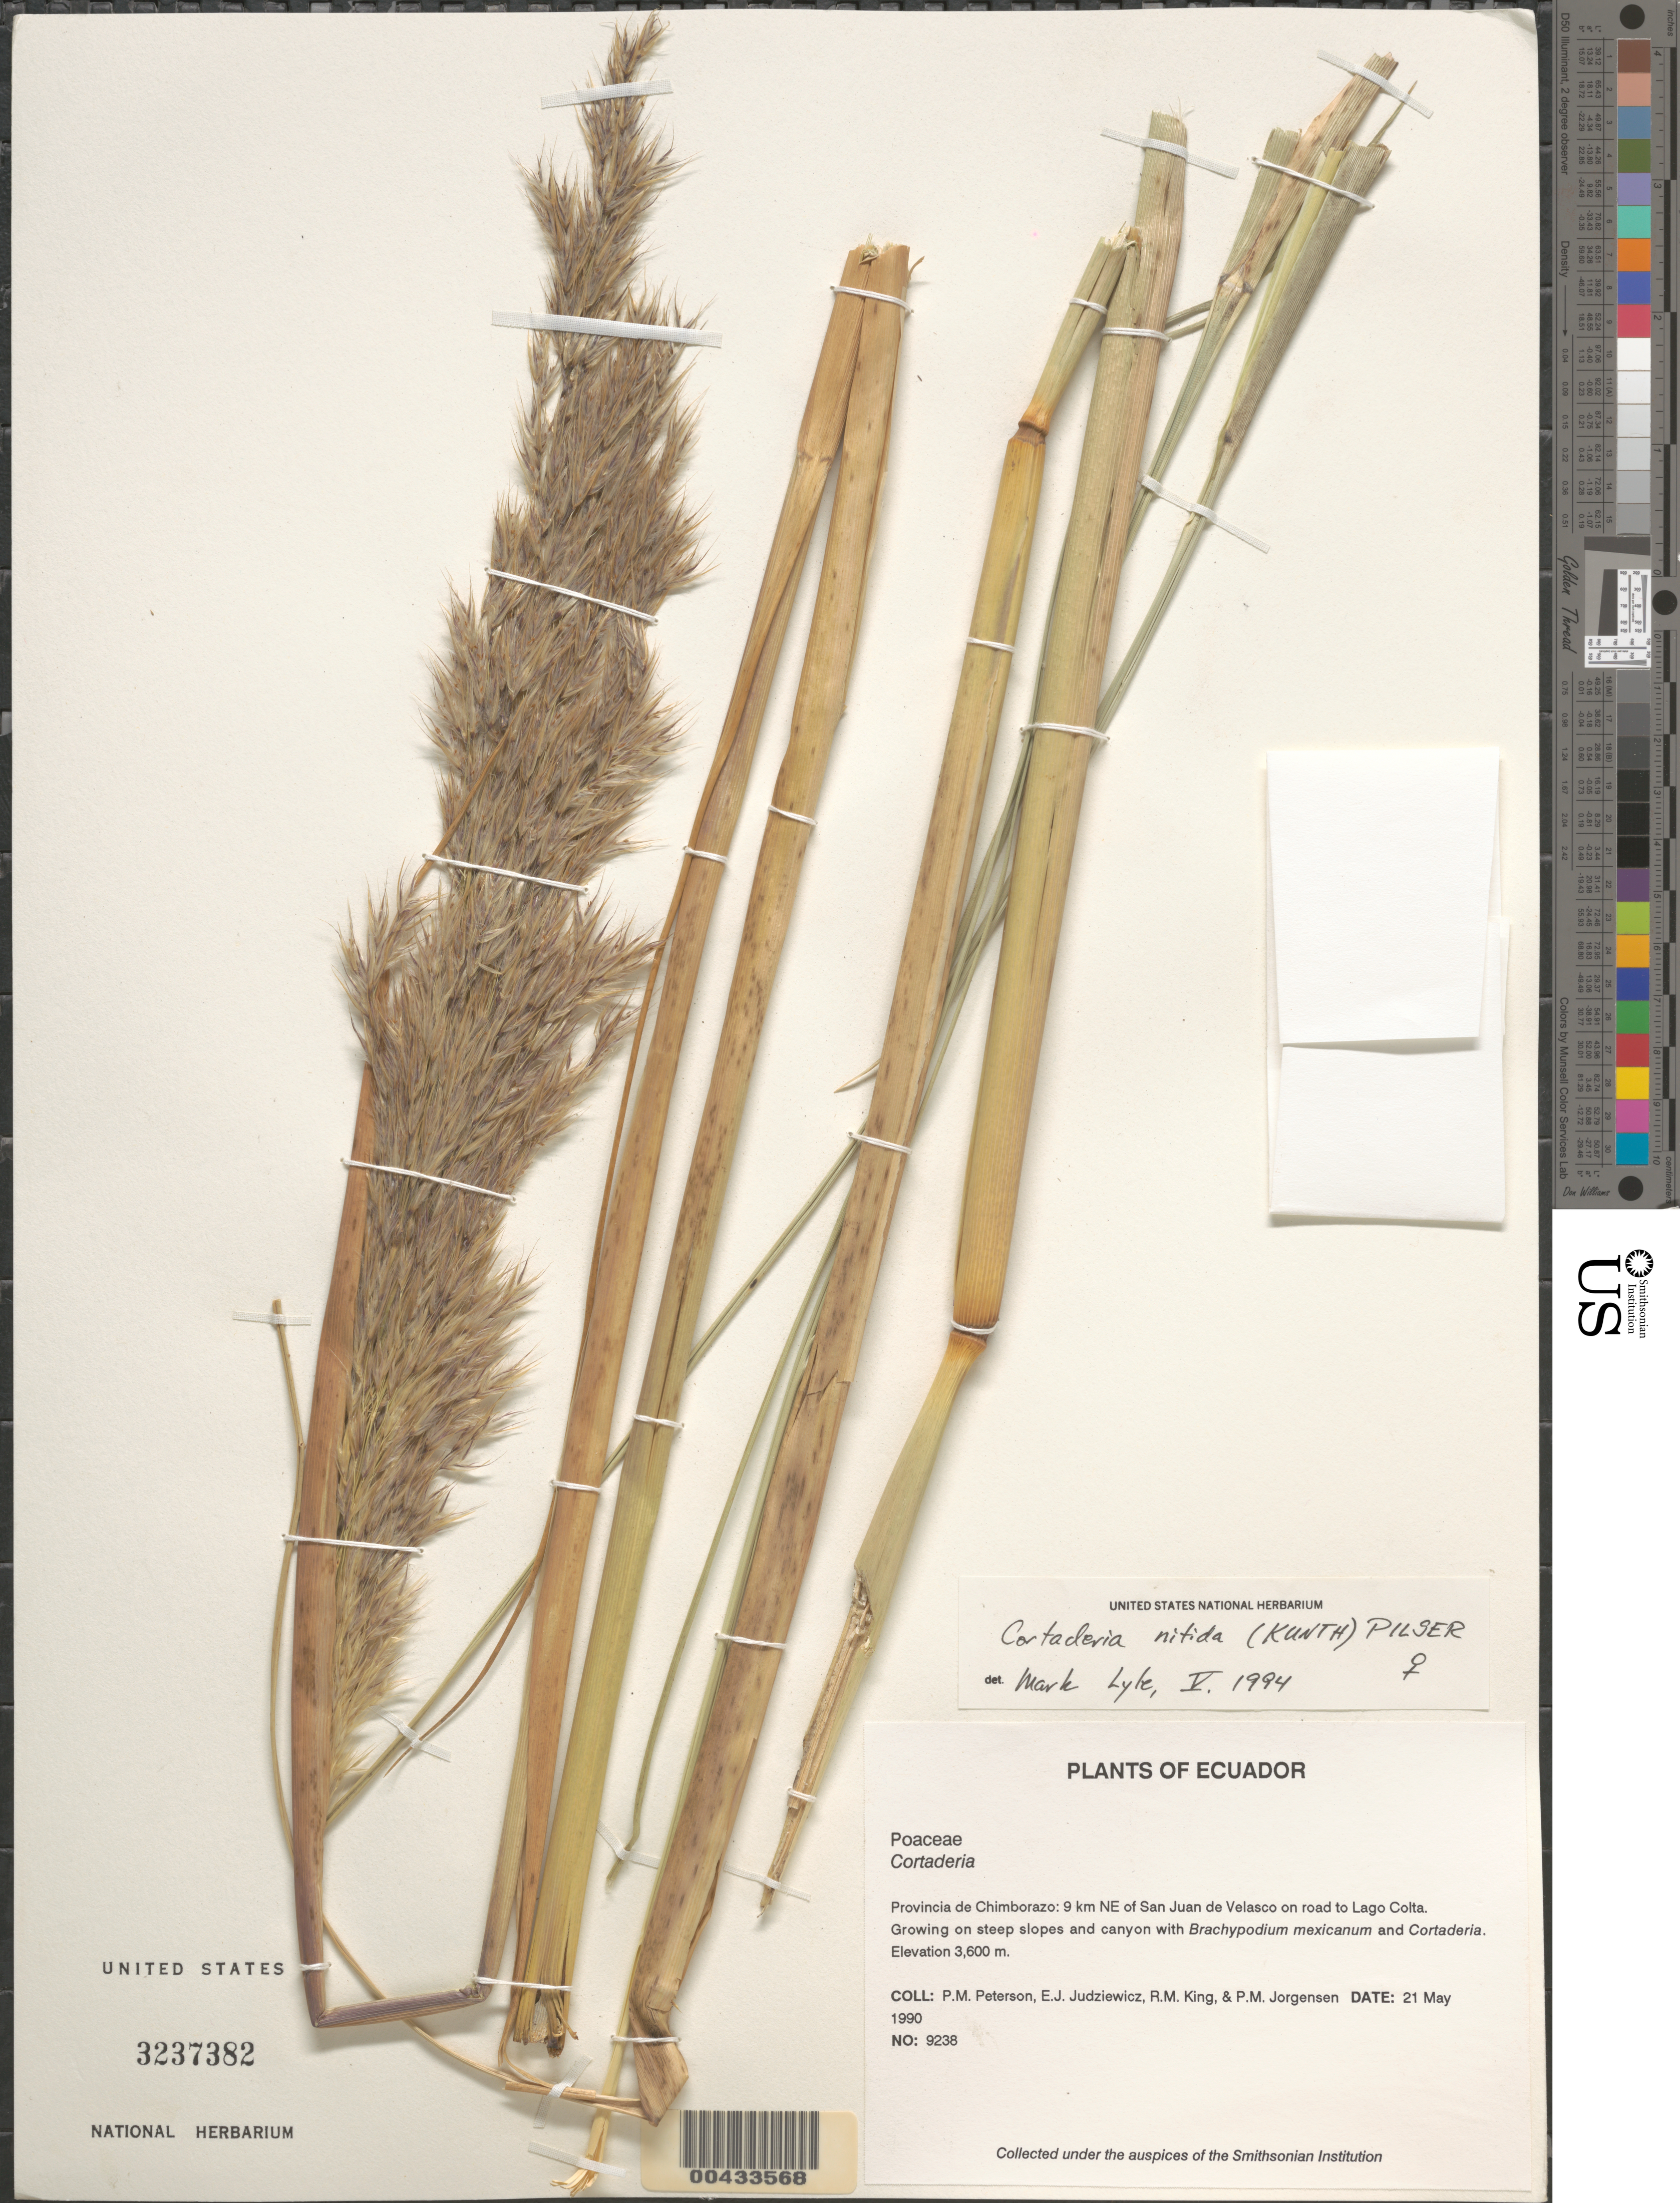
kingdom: Plantae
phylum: Tracheophyta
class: Liliopsida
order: Poales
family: Poaceae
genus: Cortaderia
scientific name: Cortaderia nitida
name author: (Kunth) Pilg.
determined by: Lyle, M.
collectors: P. M. Peterson, E. J. Judziewicz, R. M. King & P. M. Jørgensen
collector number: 09238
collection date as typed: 21 May 1990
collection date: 1990-05-21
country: Ecuador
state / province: Chimborazo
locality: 9 km NE of San Juan de Velasco on road to Lago Colta.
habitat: Growing on steep slopes and canyon with Brachypodium mexicanum and Cortaderia.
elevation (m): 3600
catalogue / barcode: US 3237382